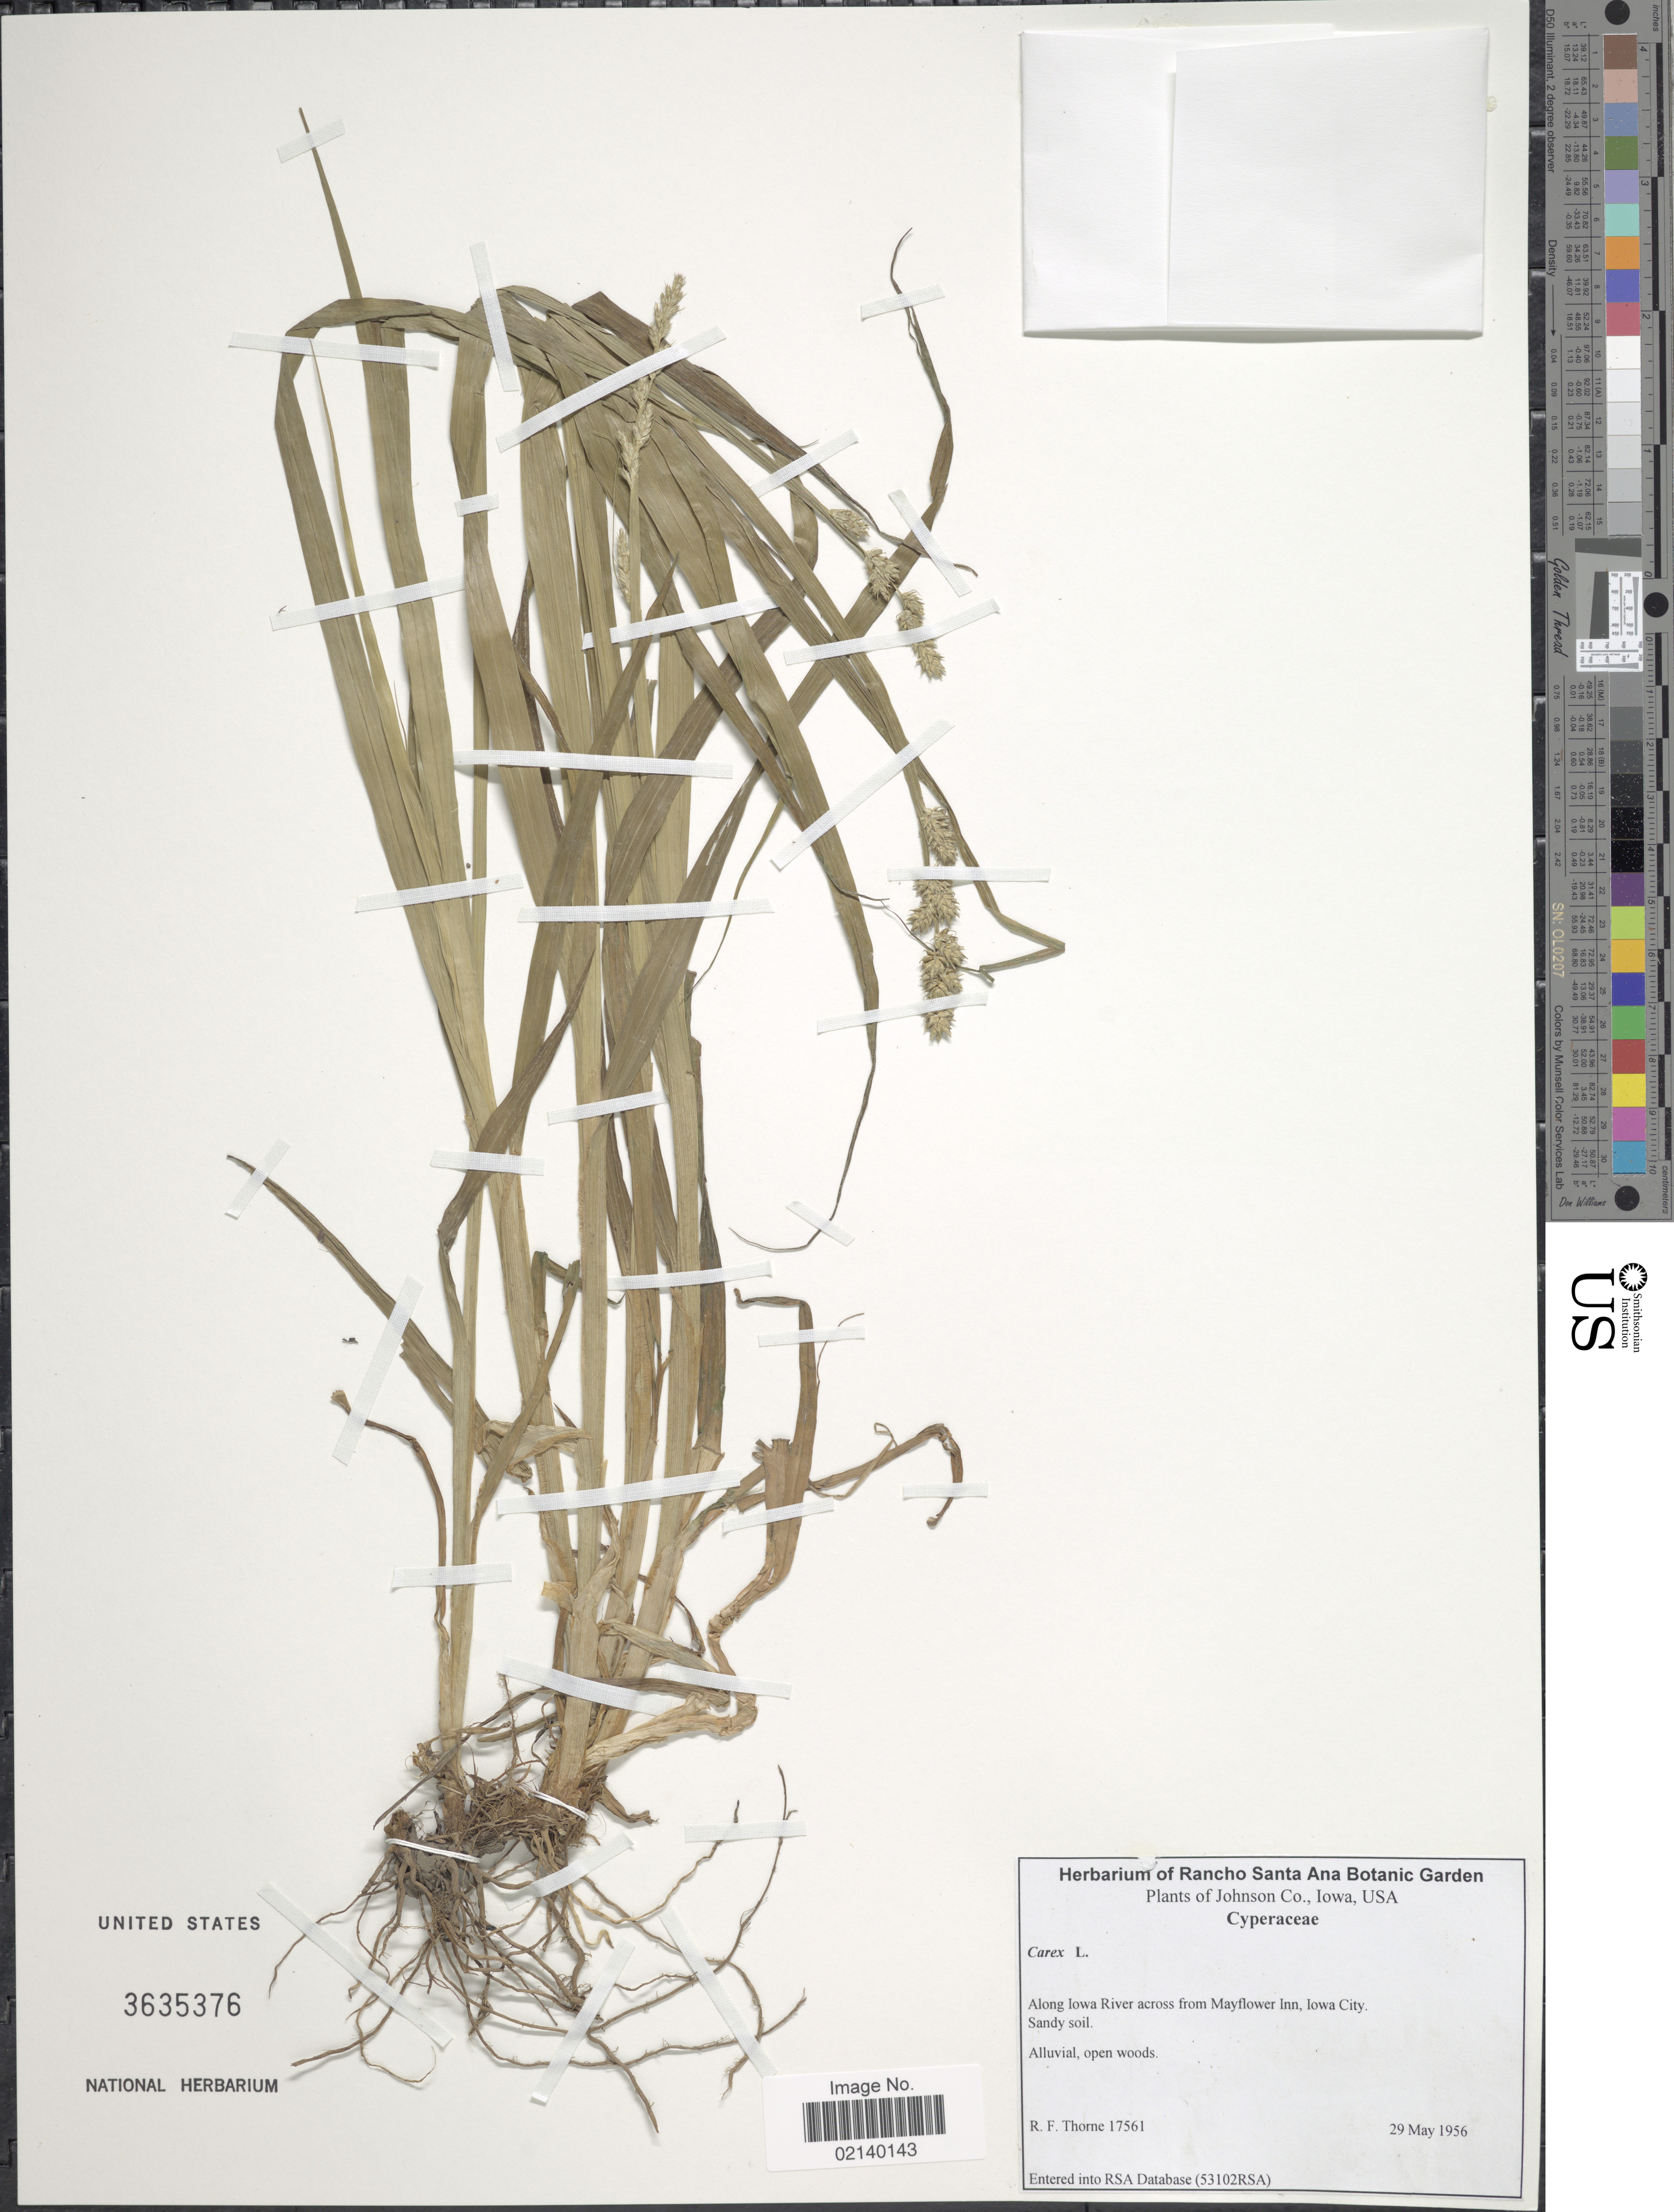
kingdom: Plantae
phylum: Tracheophyta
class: Liliopsida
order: Poales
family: Cyperaceae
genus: Carex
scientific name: Carex sp.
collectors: R. F. Thorne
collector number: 17561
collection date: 1956-05-29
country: United States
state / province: Iowa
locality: Johnson Co., along Iowa River across from Mayflower Inn, Iowa City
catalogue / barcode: US 3635376